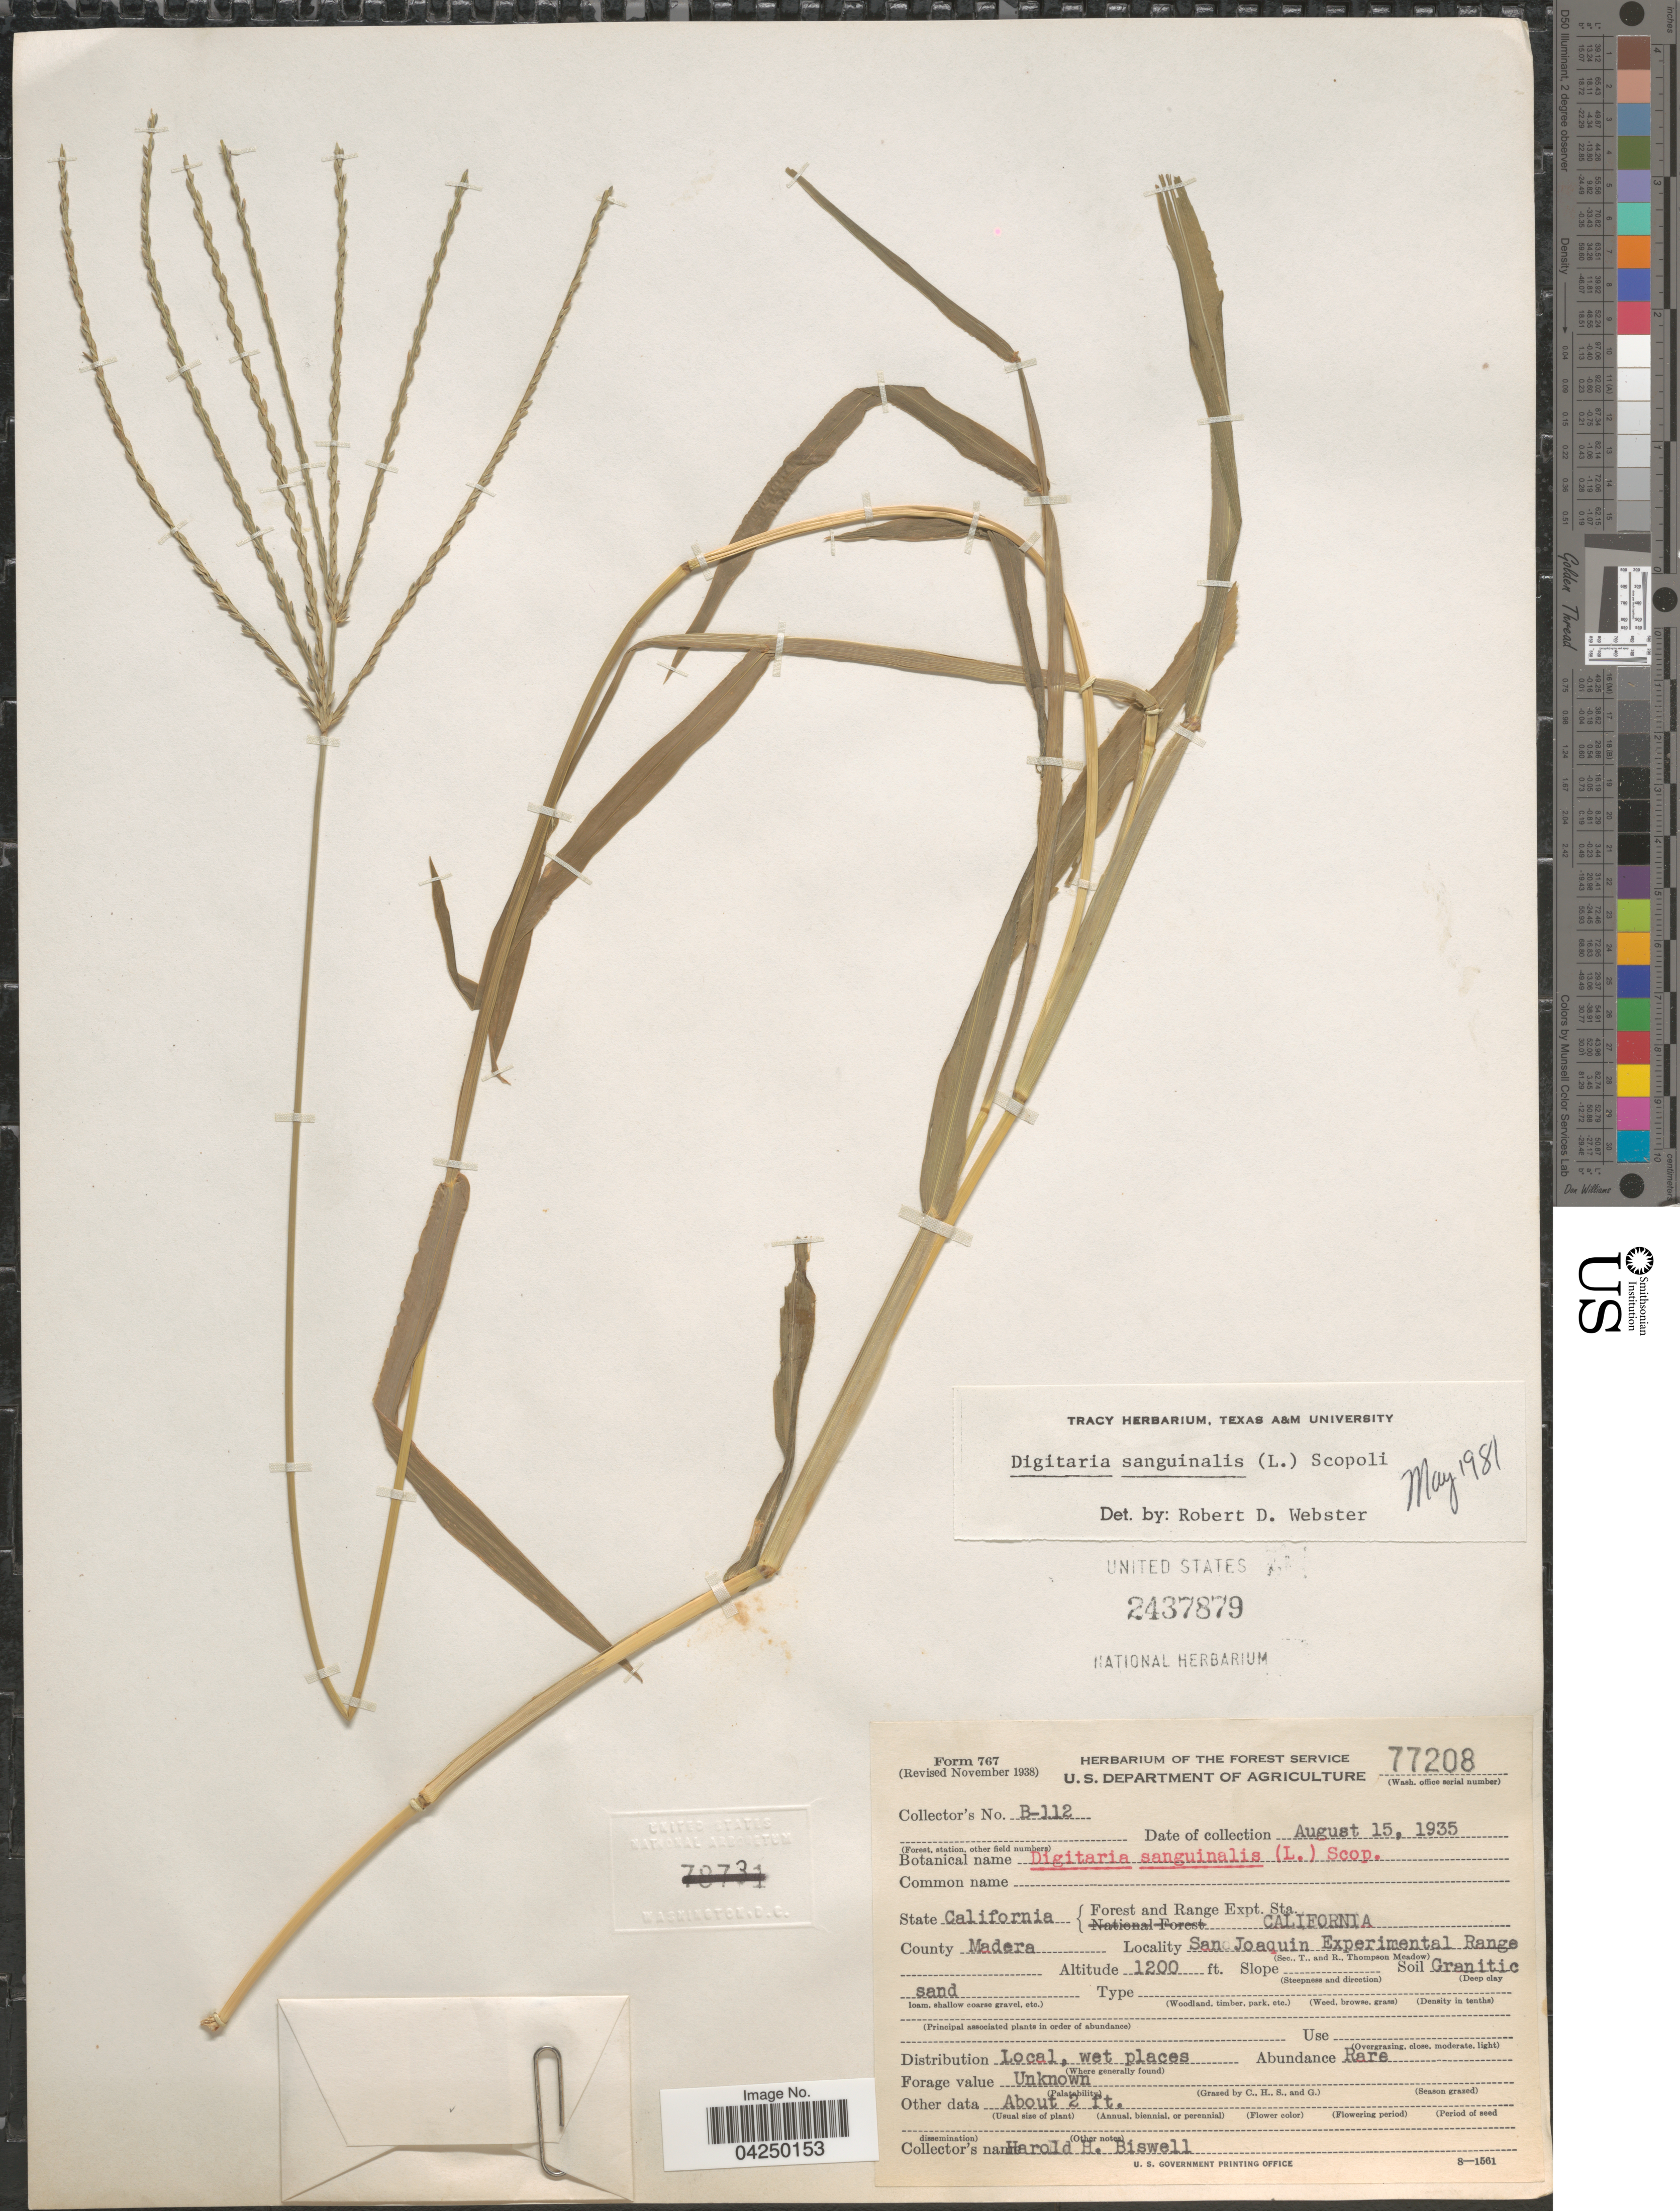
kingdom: Plantae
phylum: Tracheophyta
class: Liliopsida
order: Poales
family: Poaceae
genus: Digitaria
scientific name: Digitaria sanguinalis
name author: (L.) Scop.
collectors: H. Biswell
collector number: B-112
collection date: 1935-08-15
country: United States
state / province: California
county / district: Madera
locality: Forest and Range Expt. Sta. California. County Madera. San Joaquin Experimental Range.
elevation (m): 366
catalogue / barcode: US 2437879